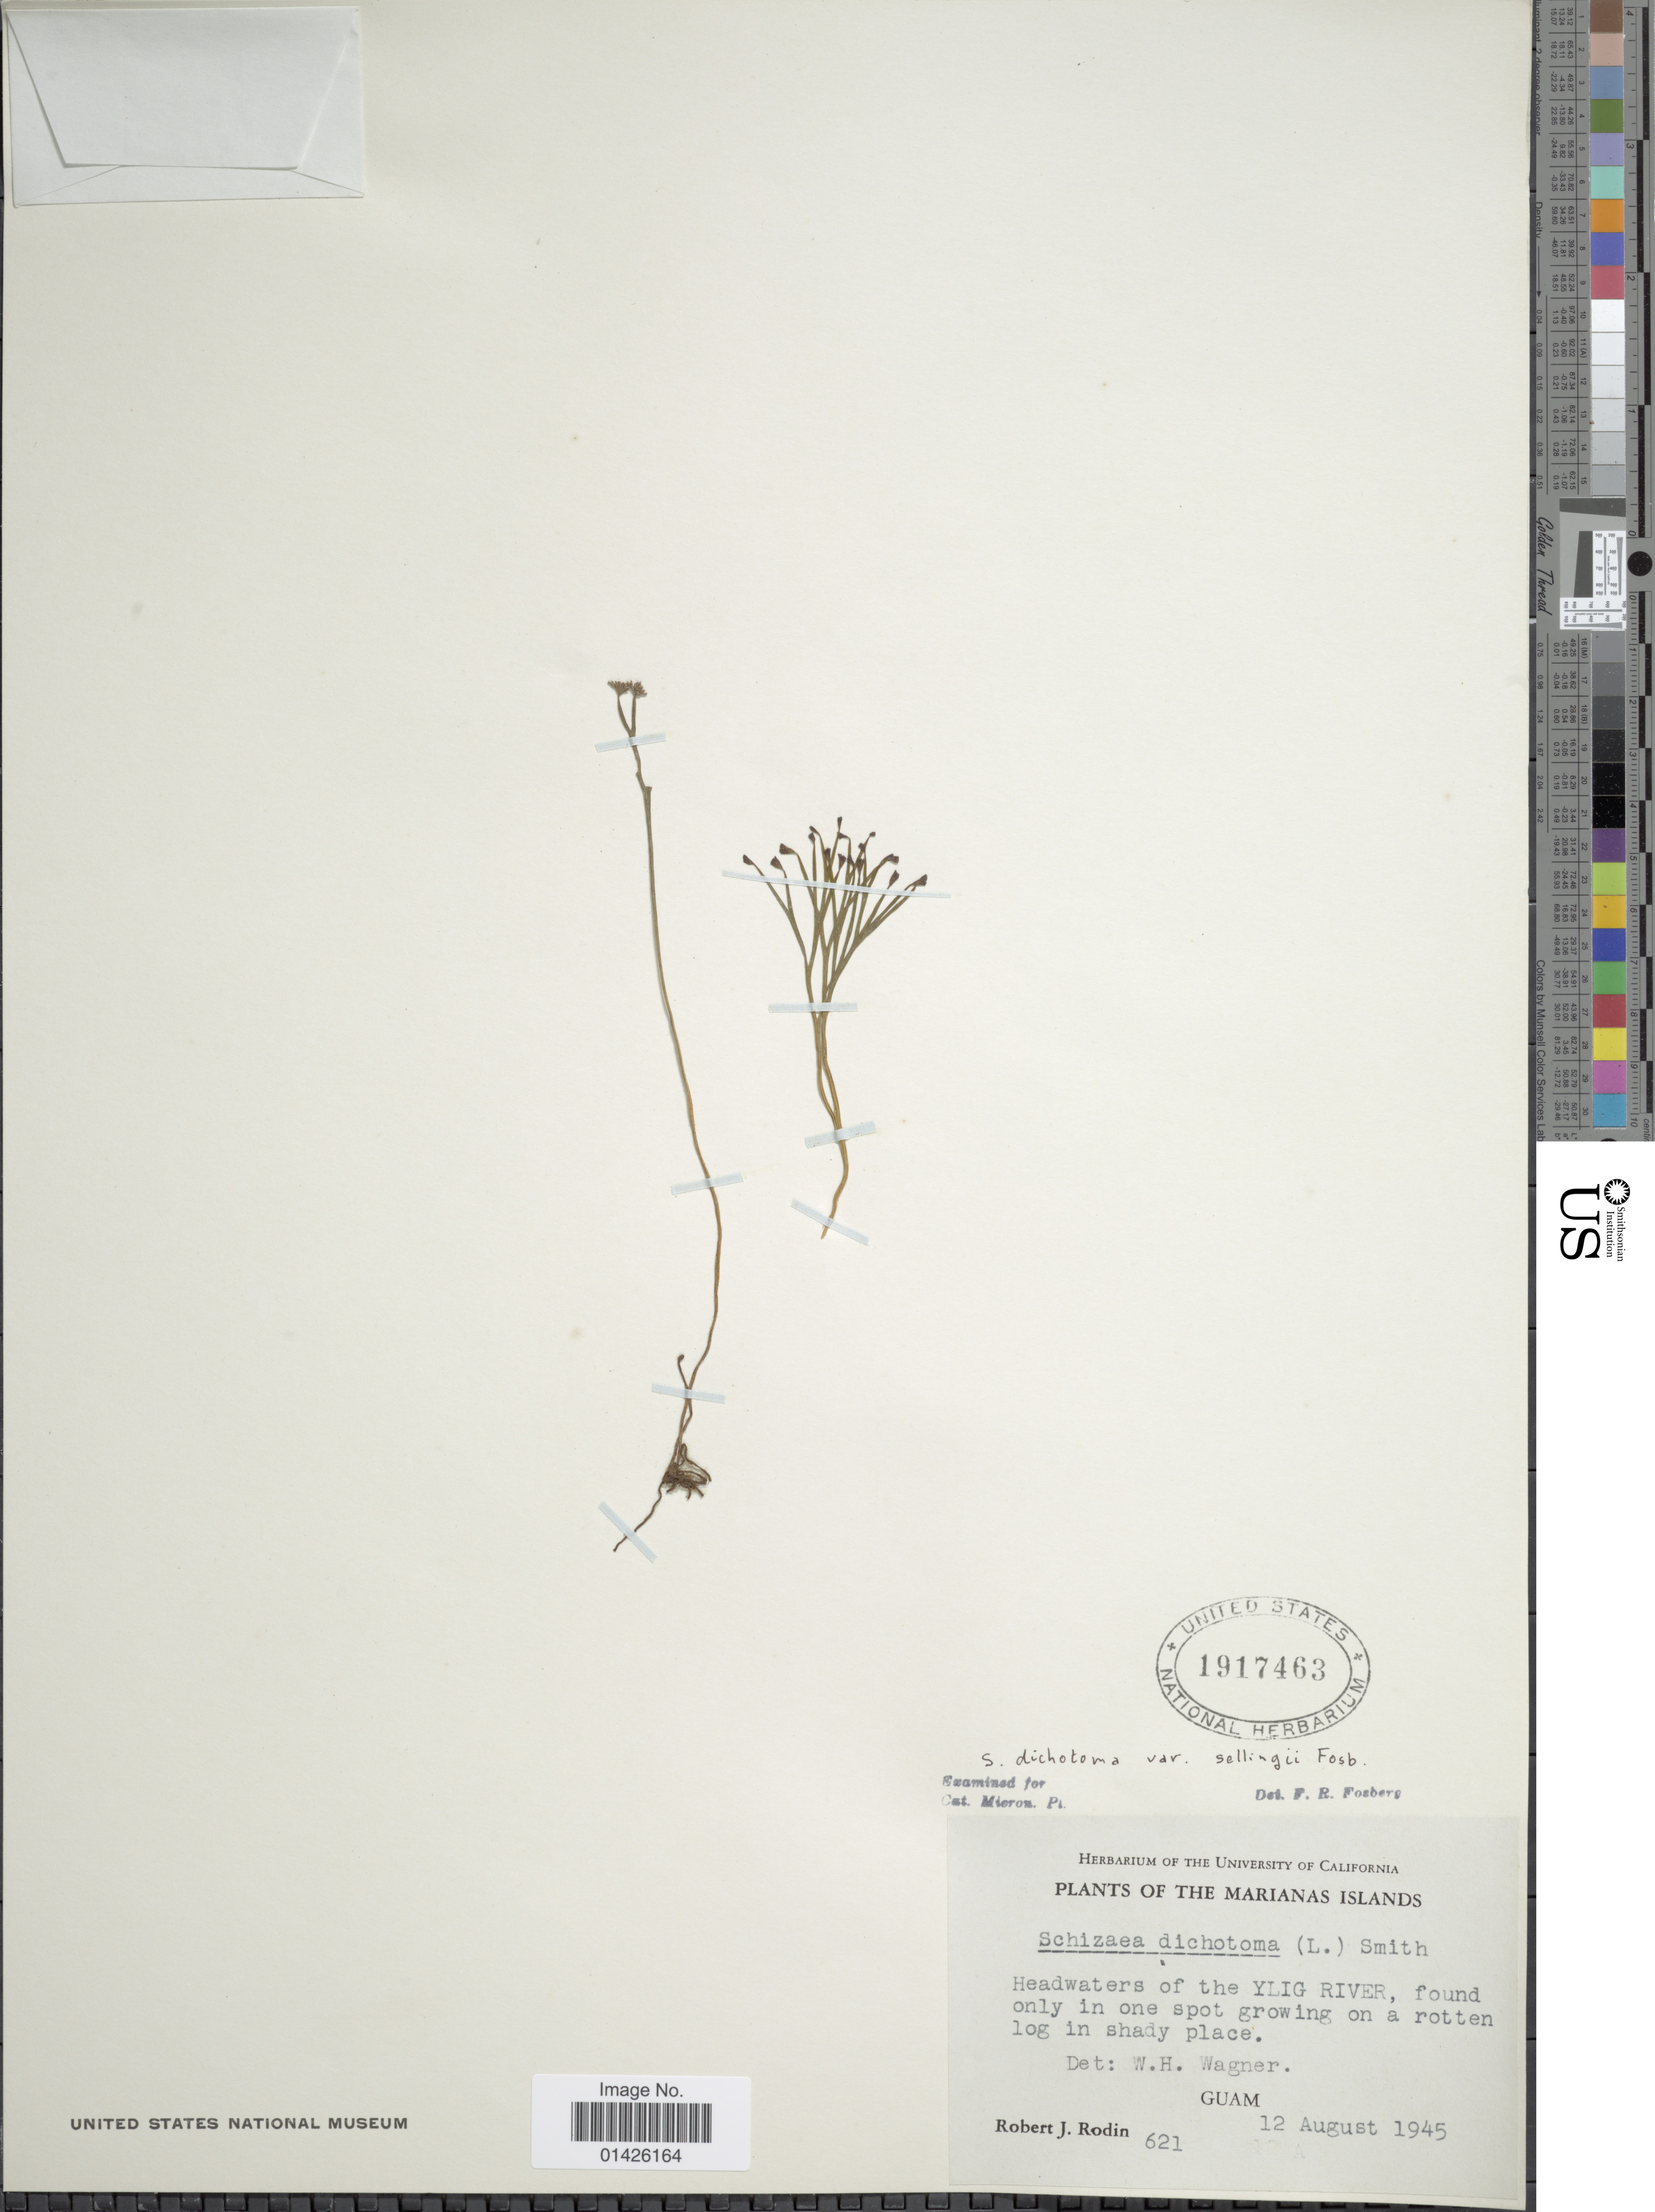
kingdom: Plantae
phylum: Tracheophyta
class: Polypodiopsida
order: Schizaeales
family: Schizaeaceae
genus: Schizaea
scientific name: Schizaea dichotoma var. sellingii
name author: Fosberg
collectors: R. J. Rodin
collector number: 621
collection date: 1945-08-12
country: Guam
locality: The Mariana Islands, Headwaters of the Ylig River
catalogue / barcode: US 1917463